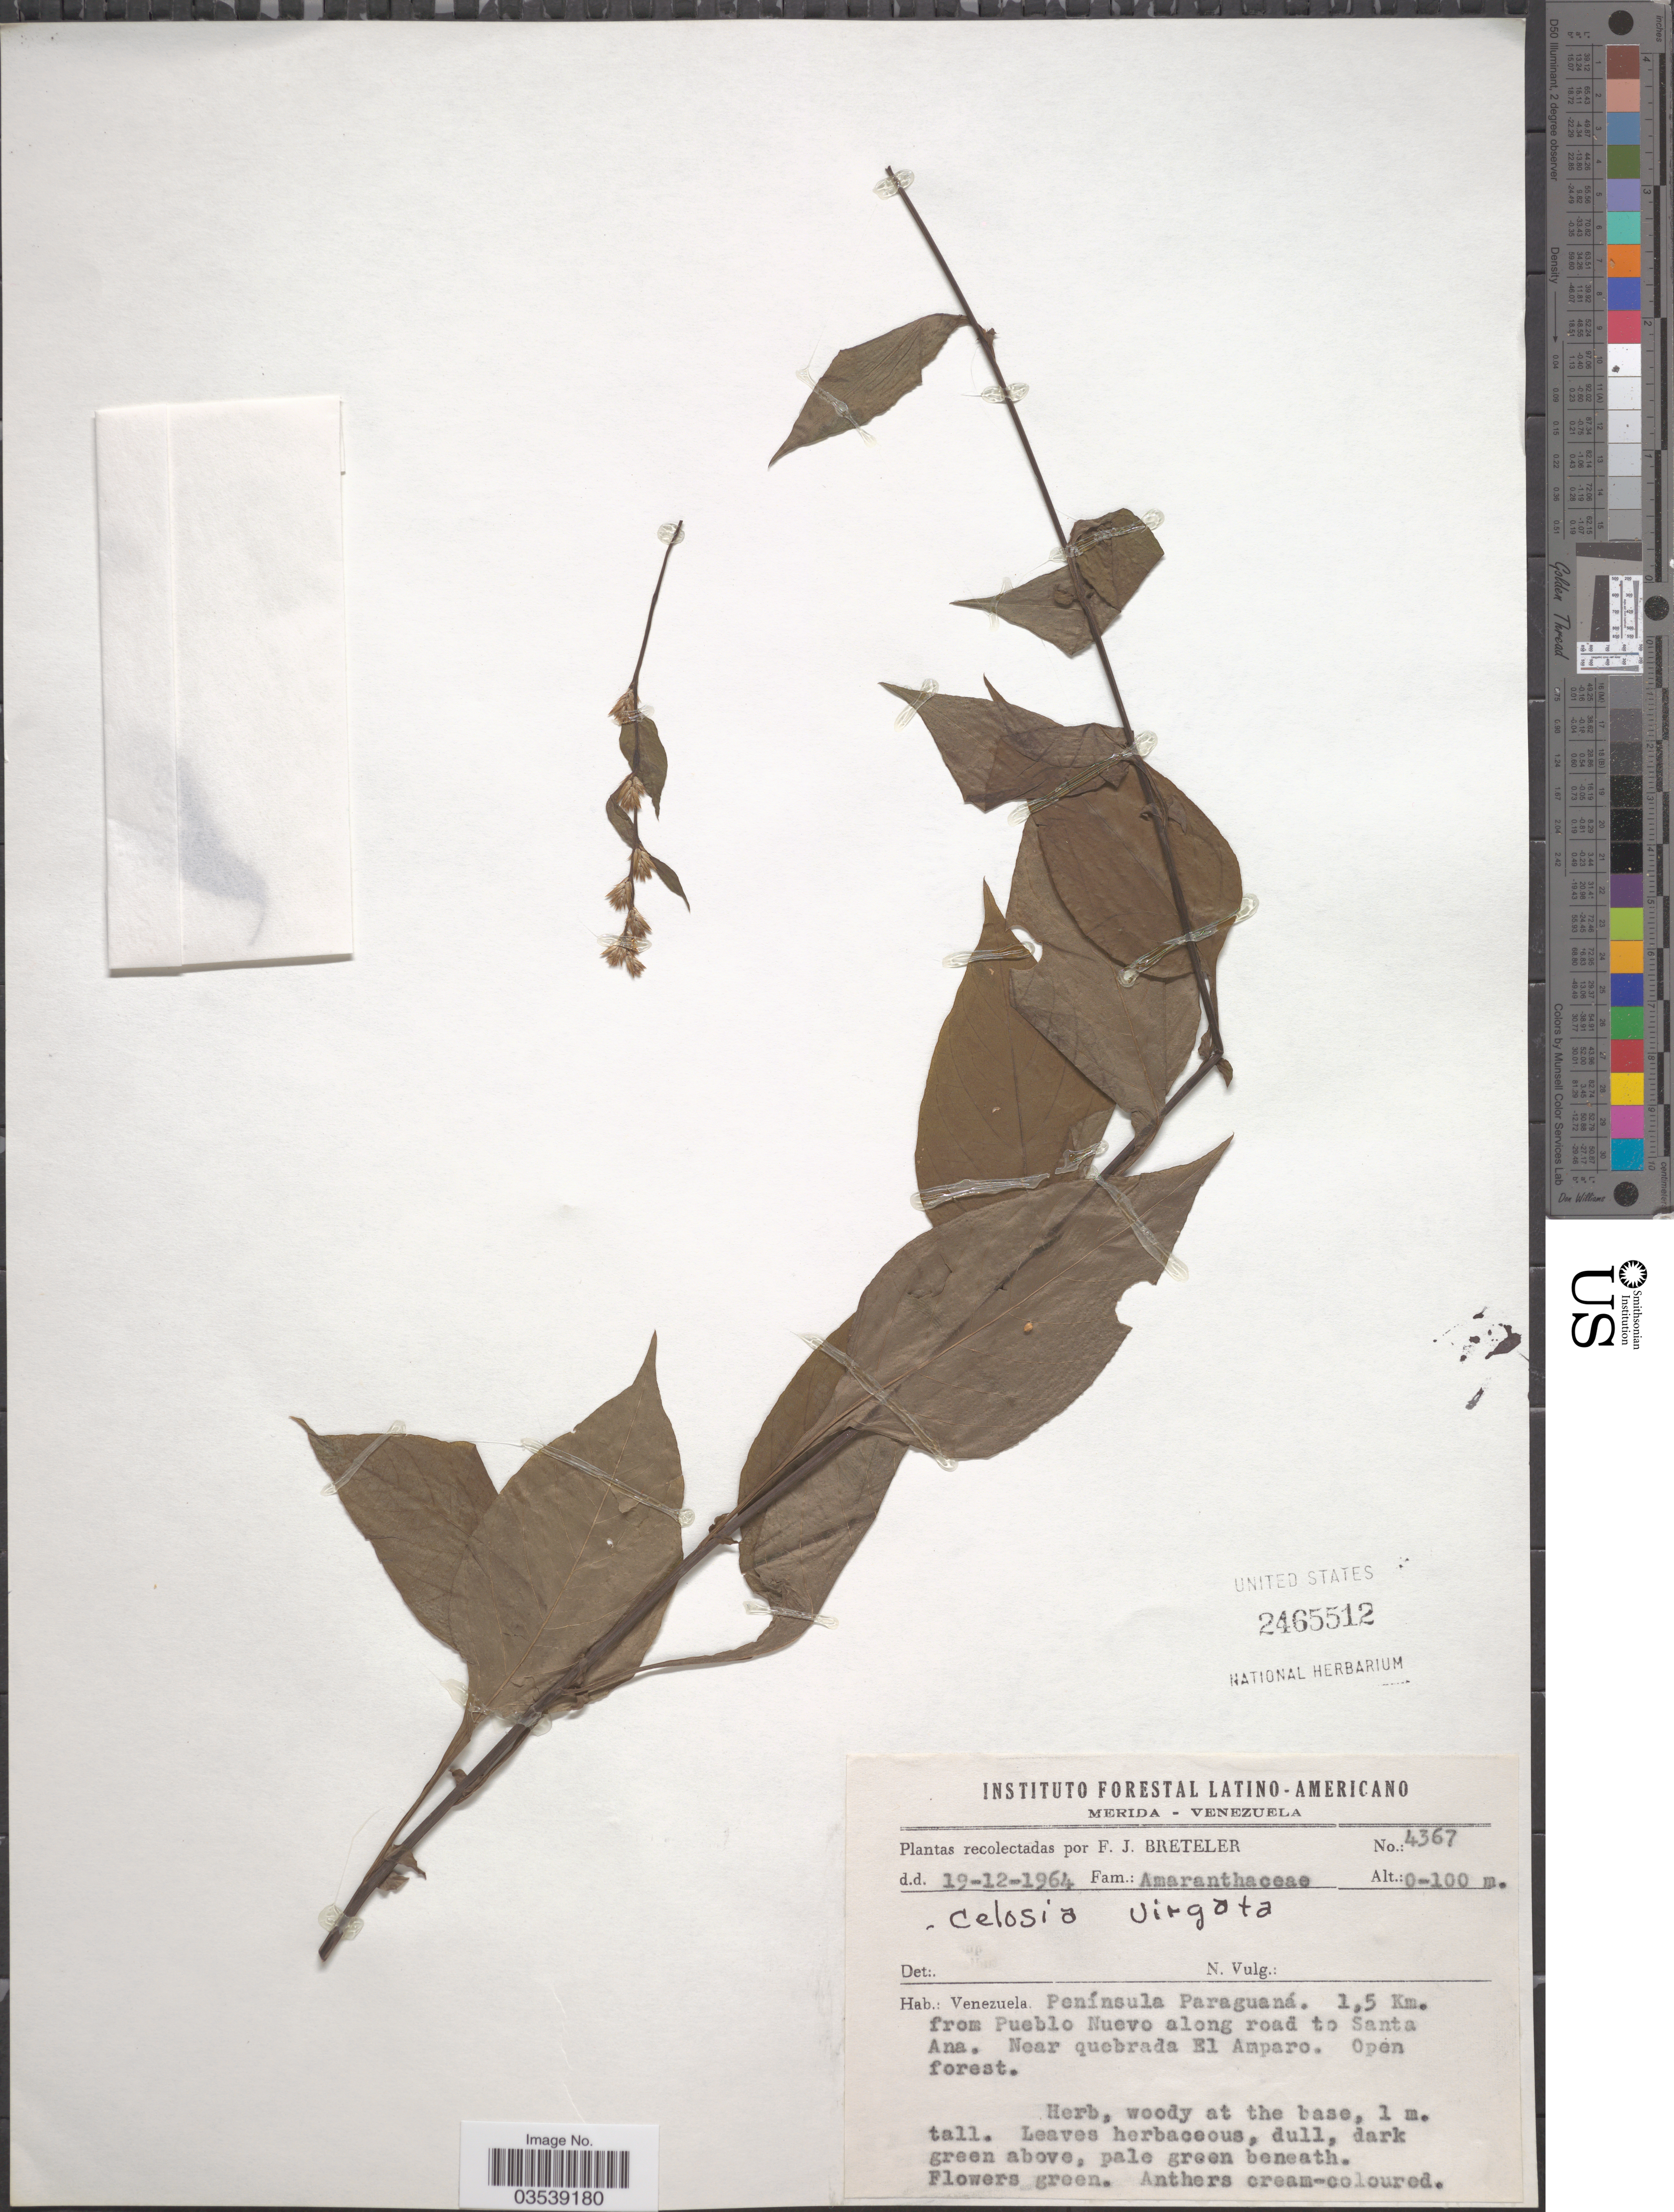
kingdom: Plantae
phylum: Tracheophyta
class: Magnoliopsida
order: Caryophyllales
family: Amaranthaceae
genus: Celosia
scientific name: Celosia virgata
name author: Jacq.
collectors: F. J. Breteler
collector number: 4367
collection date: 1964-12-19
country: Venezuela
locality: Península Paraguaná. 1,5 Km. from Pueblo Nuevo along road to Santa Ana. Near quebrada El Amparo.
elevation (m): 0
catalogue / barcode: US 2465512